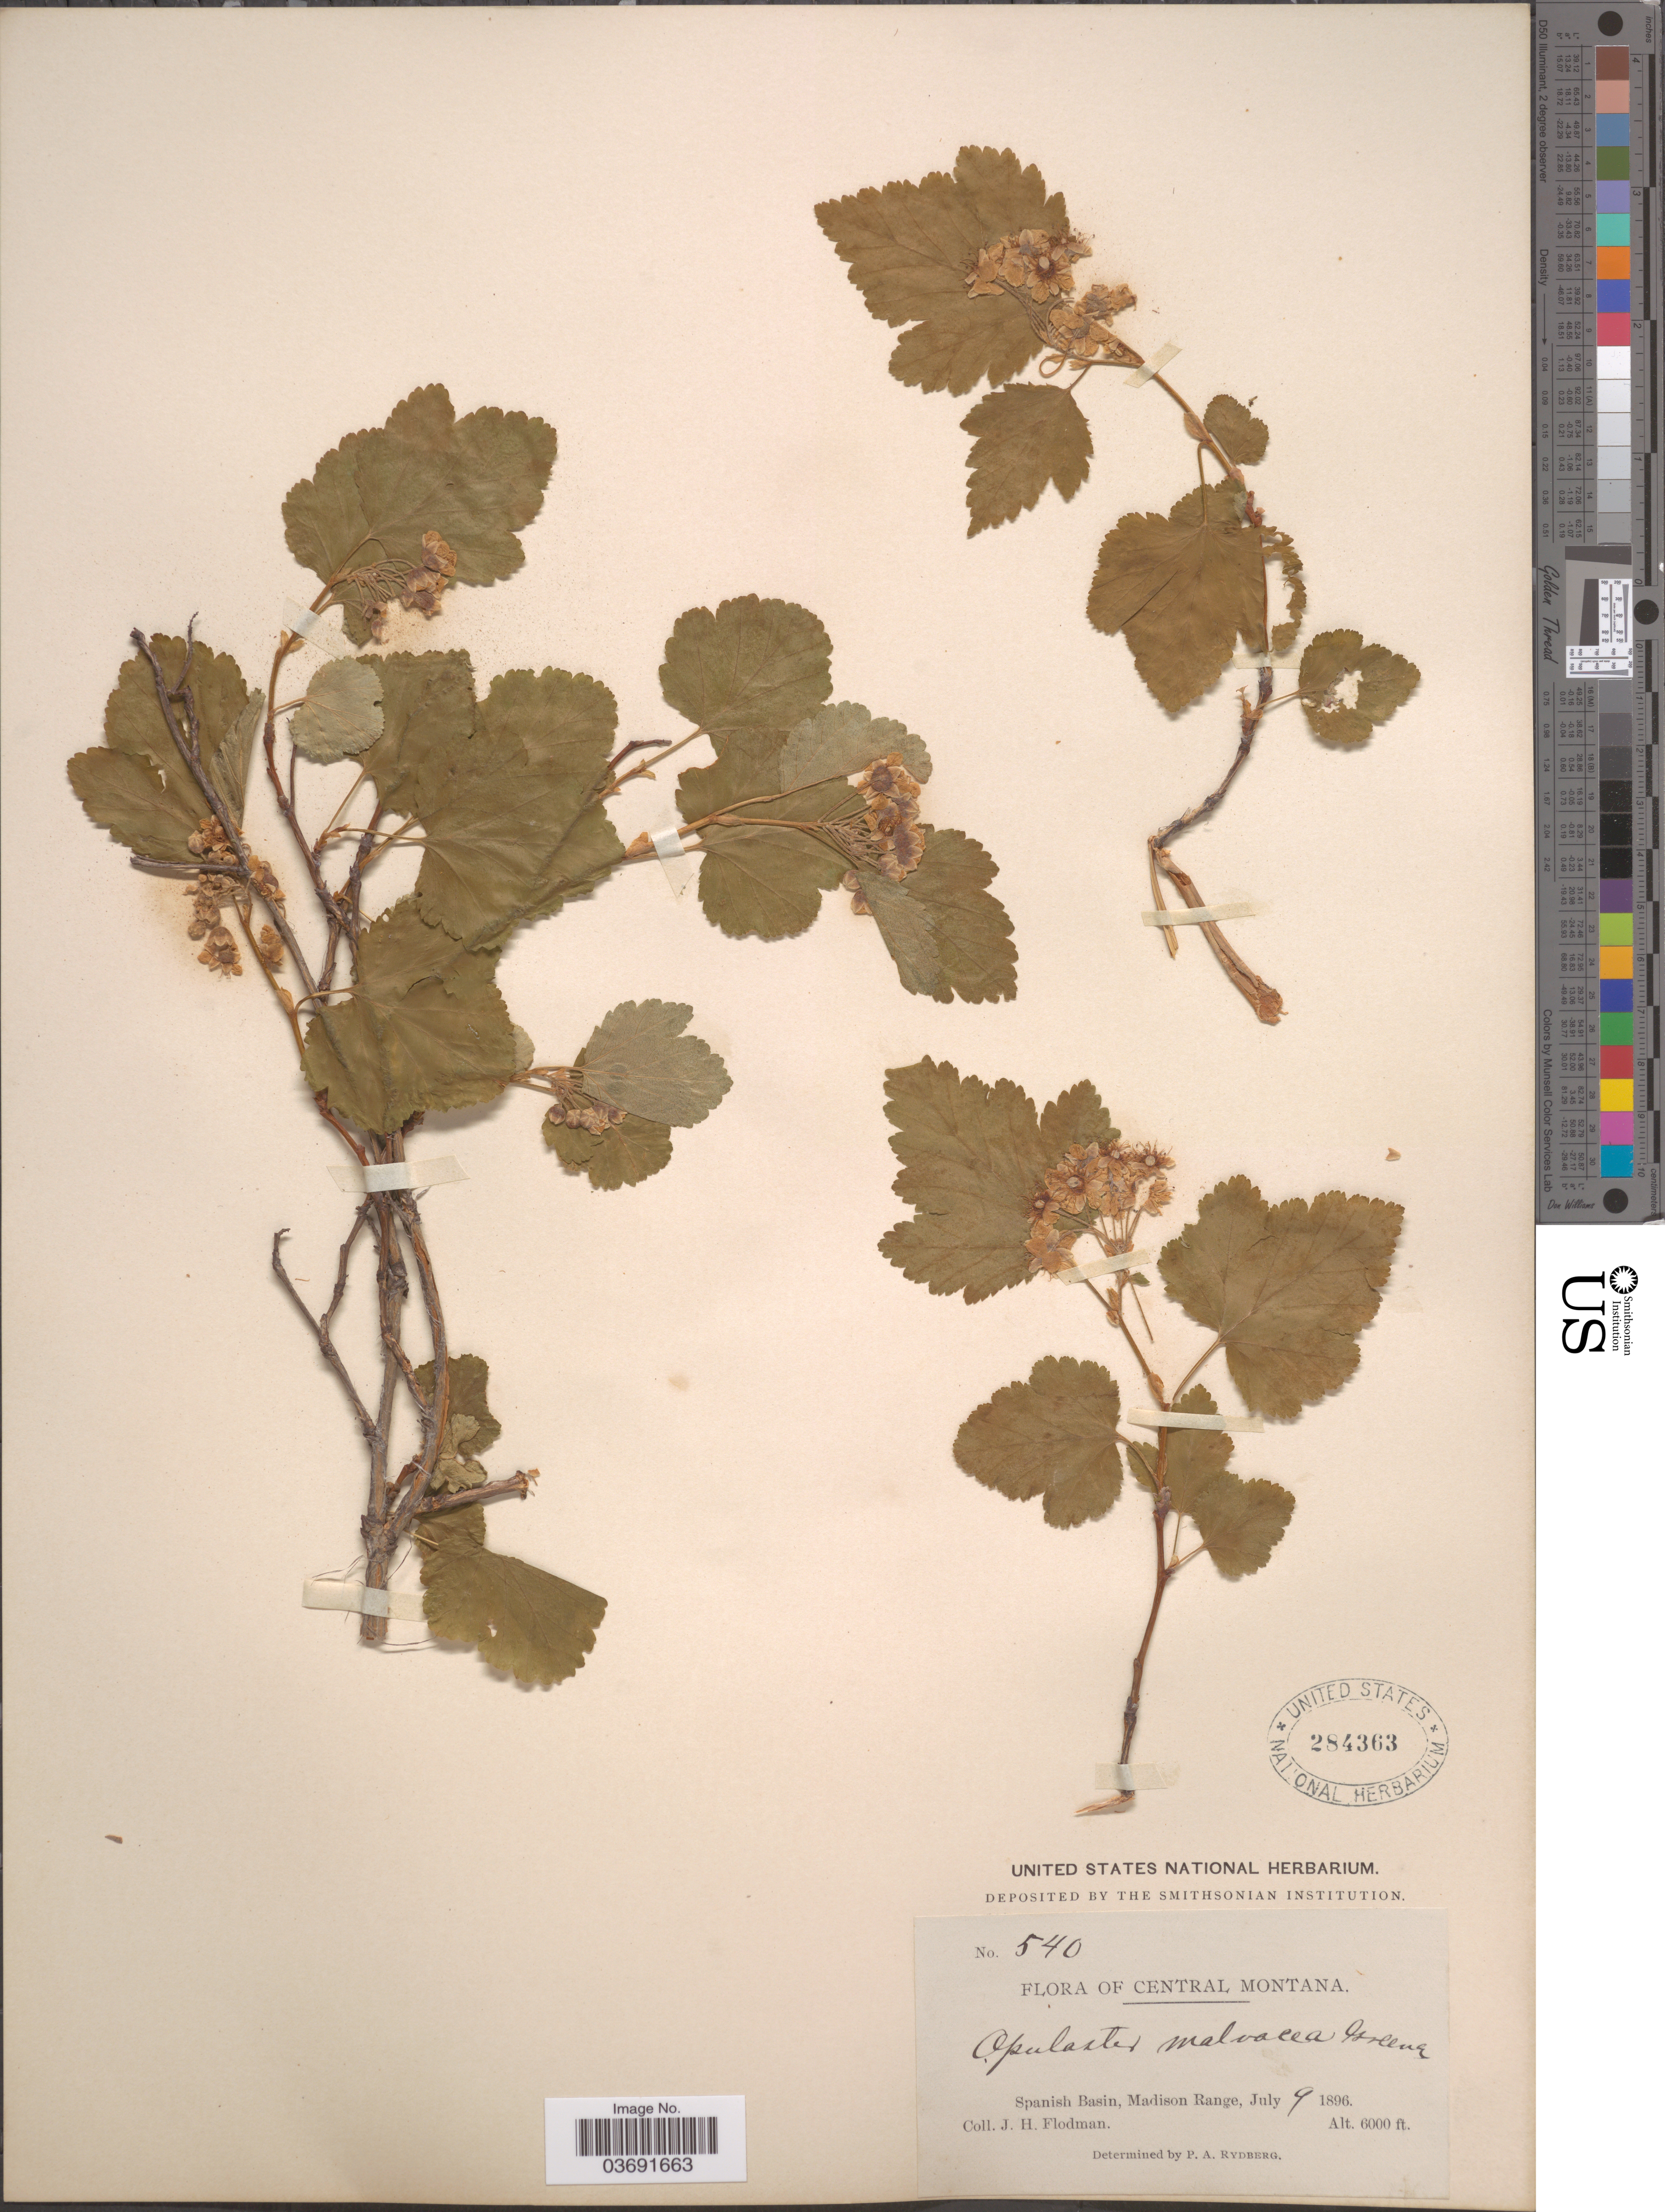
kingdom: Plantae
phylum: Tracheophyta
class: Magnoliopsida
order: Rosales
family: Rosaceae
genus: Physocarpus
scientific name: Physocarpus malvaceus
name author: (Greene) Kuntze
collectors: J. Flodman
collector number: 540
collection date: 1896-07-09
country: United States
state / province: Montana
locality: Central Montana. Spanish Basin, Madison Range.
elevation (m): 1829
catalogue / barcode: US 284363